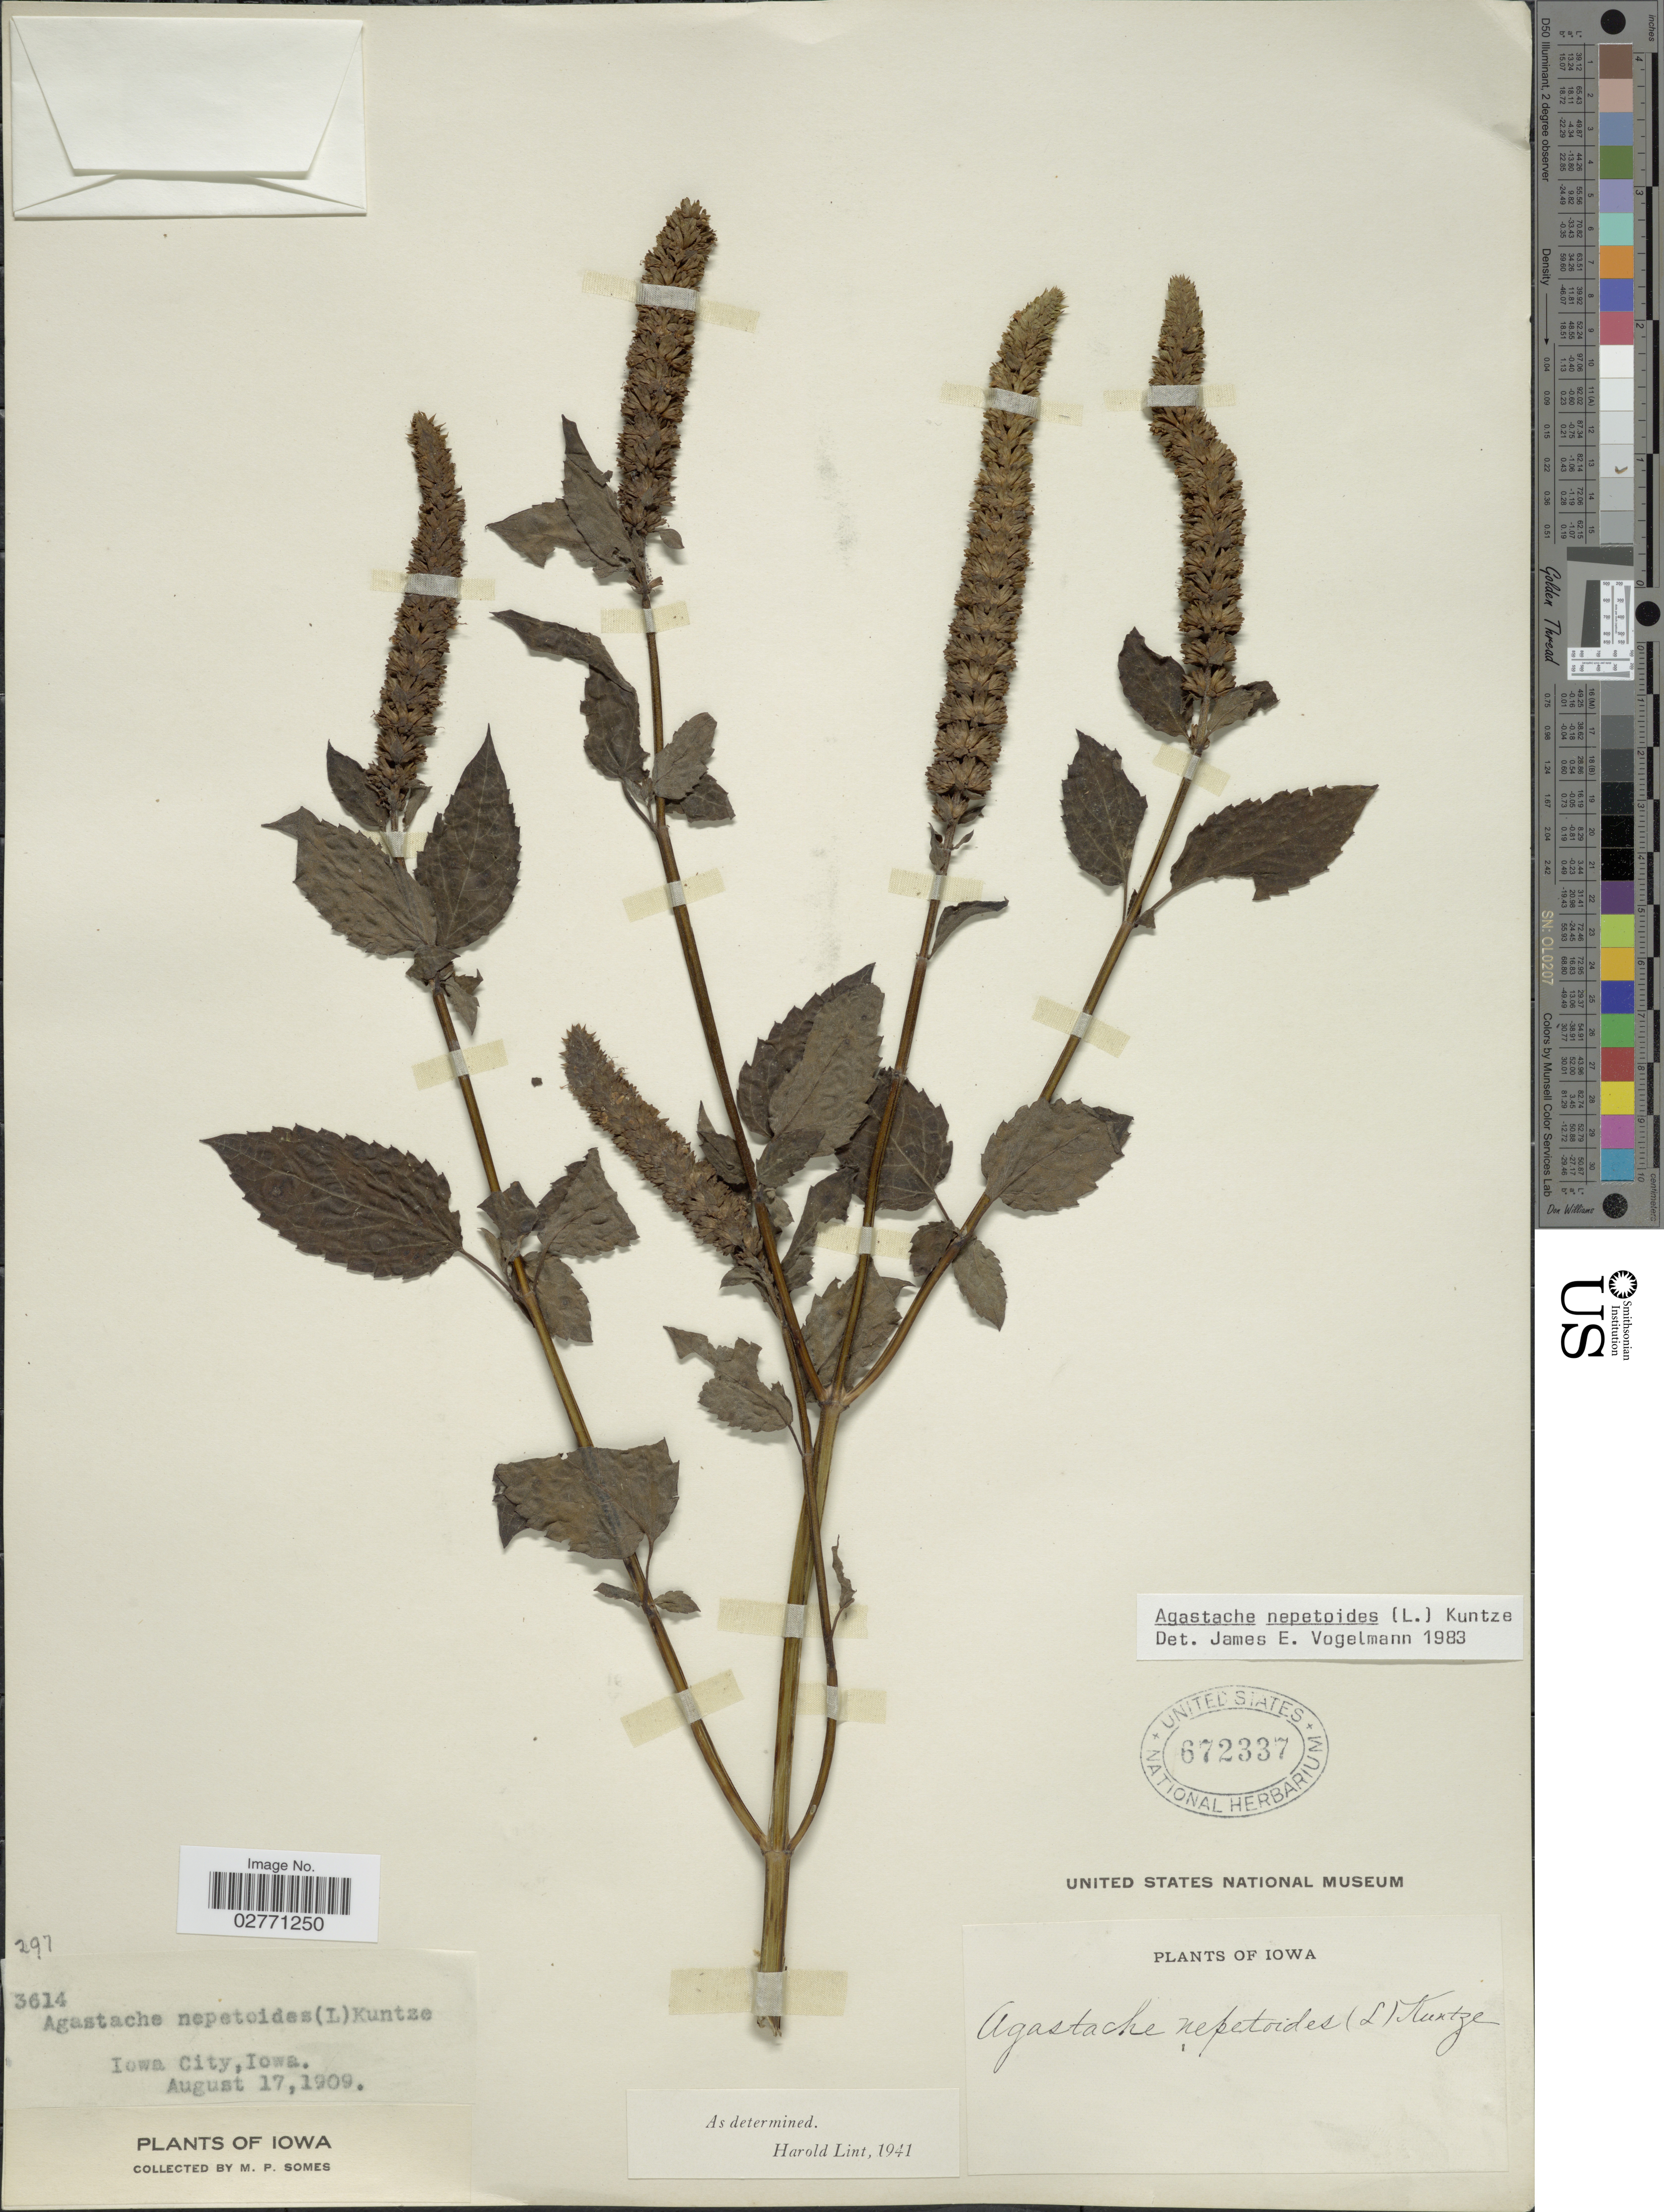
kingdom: Plantae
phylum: Tracheophyta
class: Magnoliopsida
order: Lamiales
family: Lamiaceae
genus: Agastache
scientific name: Agastache nepetoides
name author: (L.) Kuntze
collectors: M. Somes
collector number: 3614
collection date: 1909-08-17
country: United States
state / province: Iowa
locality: Iowa City, Iowa.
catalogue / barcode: US 672337